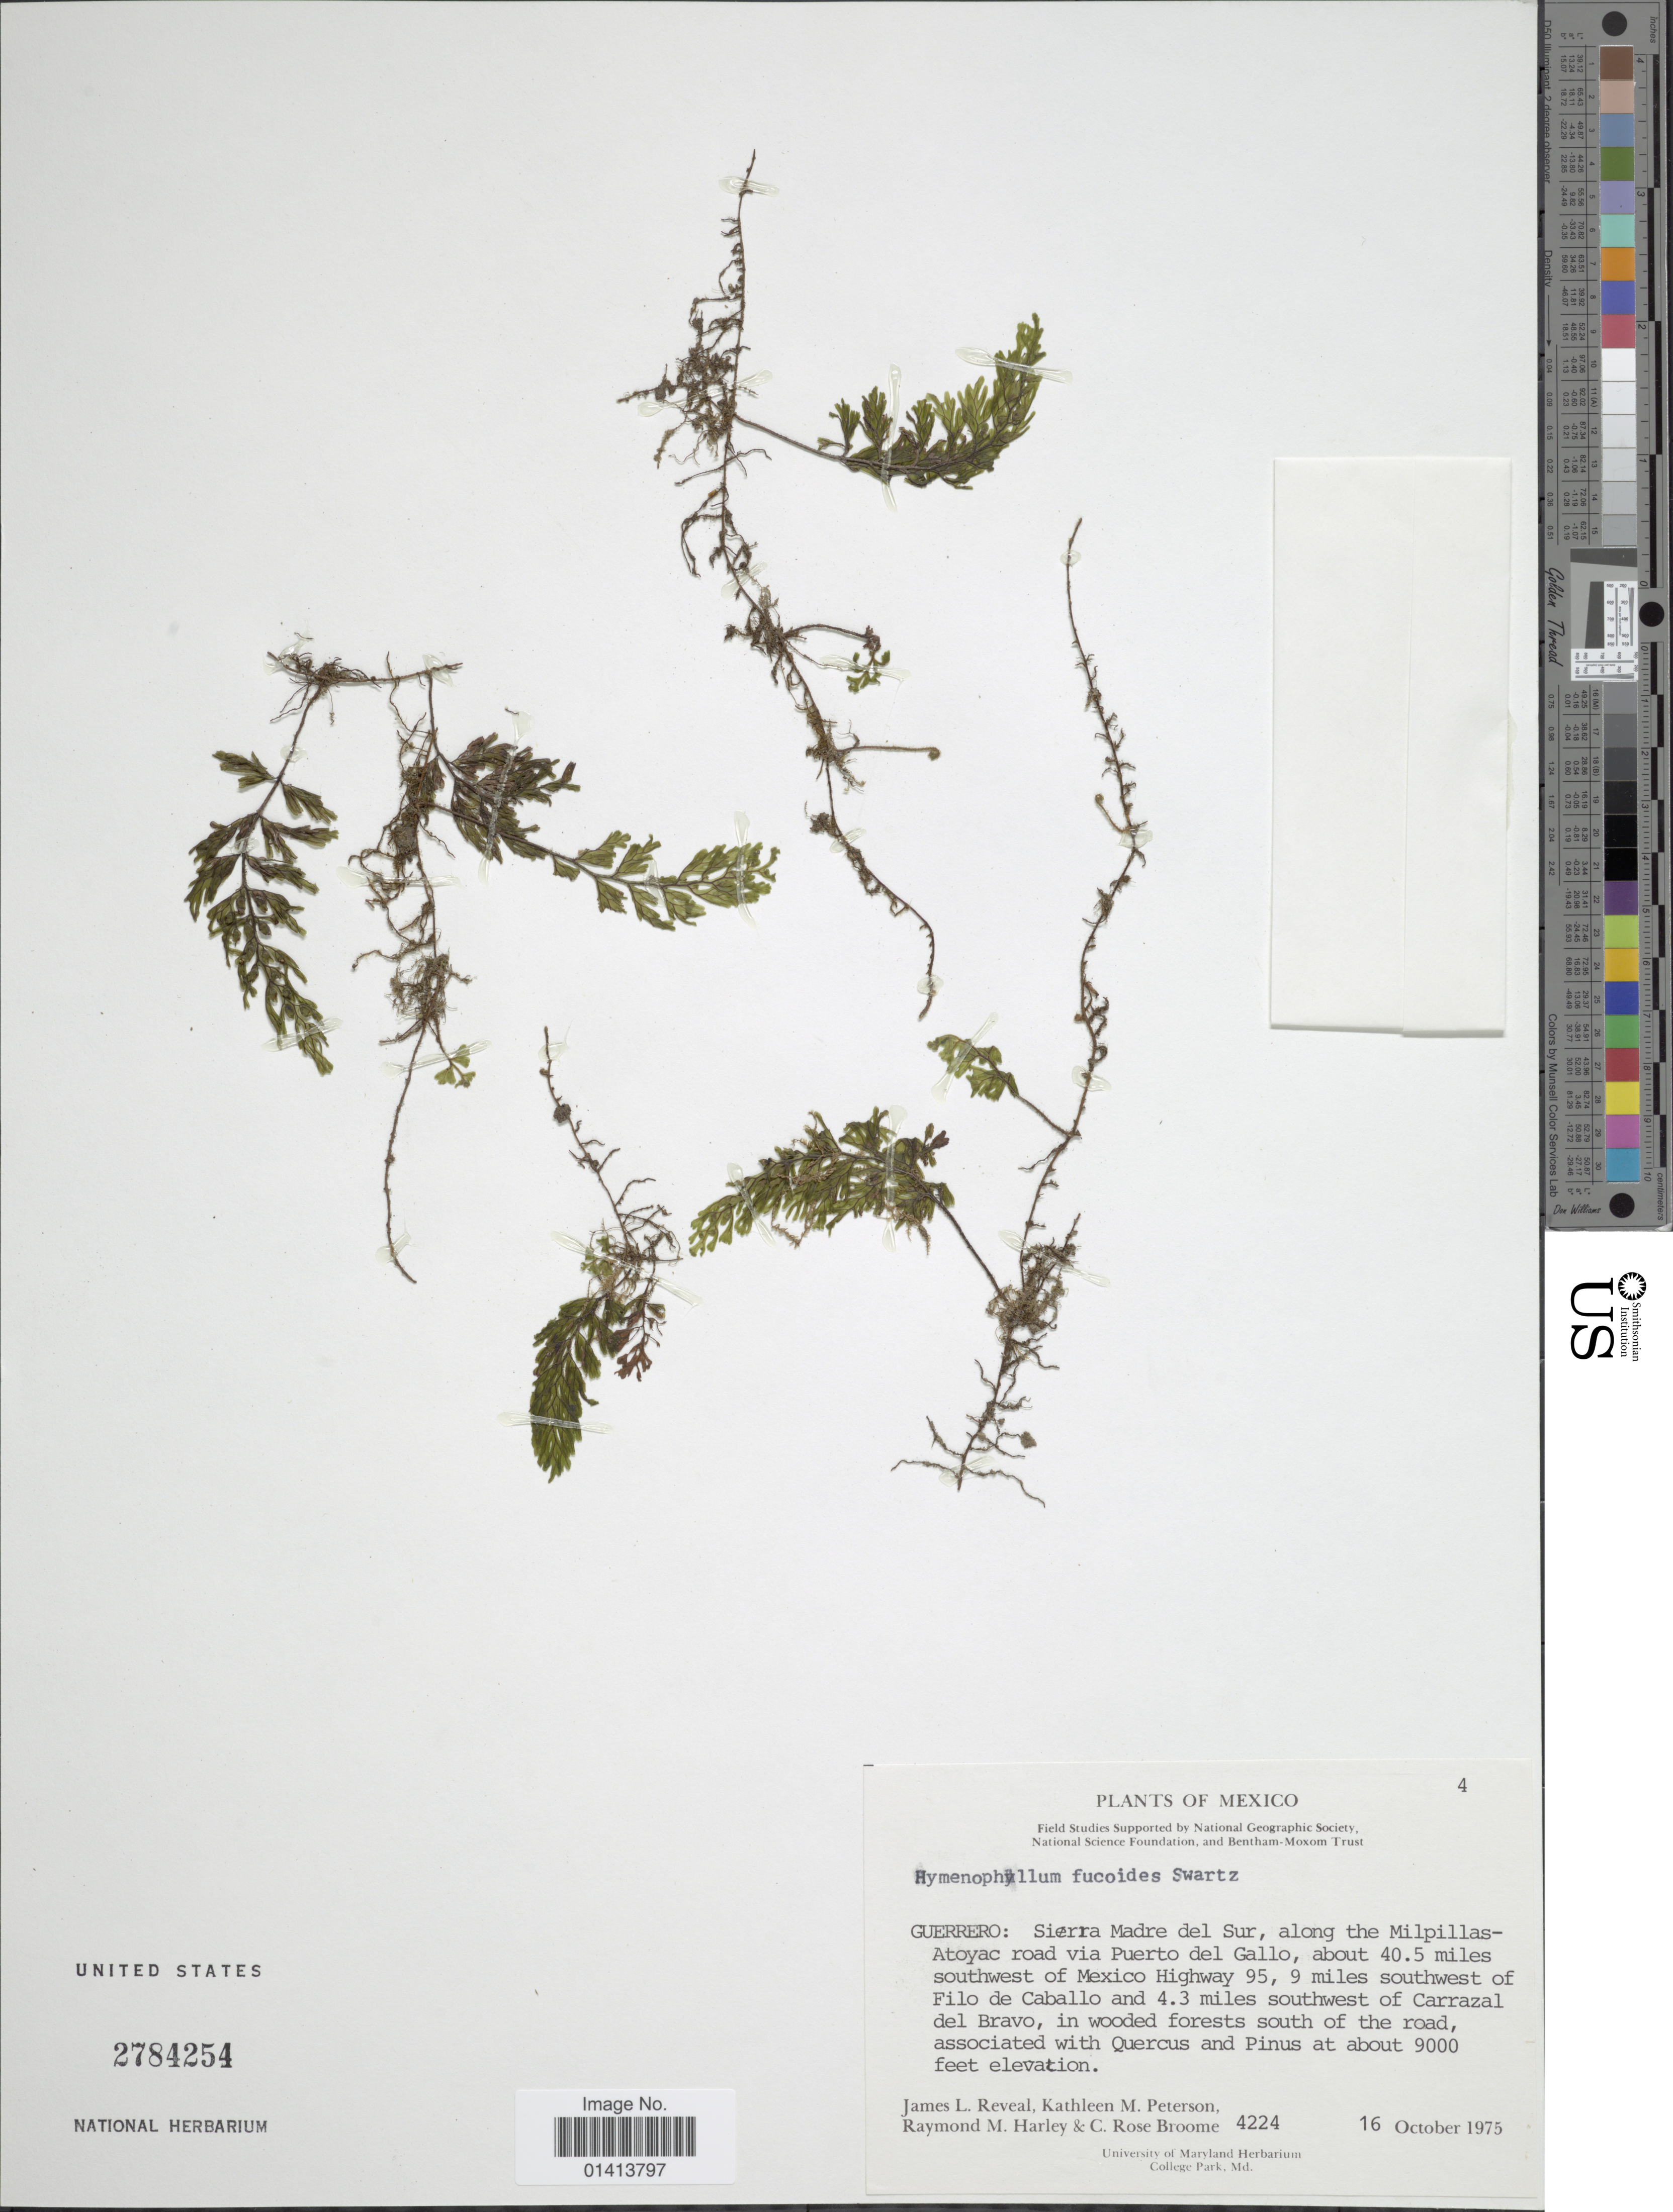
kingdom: Plantae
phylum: Tracheophyta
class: Polypodiopsida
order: Hymenophyllales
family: Hymenophyllaceae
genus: Hymenophyllum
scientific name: Hymenophyllum fucoides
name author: (Sw.) Sw.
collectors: J. L. Reveal, K. Peterson, R. M. Harley & C. R. Broome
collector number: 4224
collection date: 1975-10-16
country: Mexico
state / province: Guerrero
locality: Sierra Madre del Sur, along the Milpillas-Atoyac road via Puerto del Gallo, about 40.5 miles southwest of mexico Highway 95, 9 miles Filo de Caballi and 4.3 miles southwest of Carrazal del Bravo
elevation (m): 2743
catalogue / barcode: US 2784254